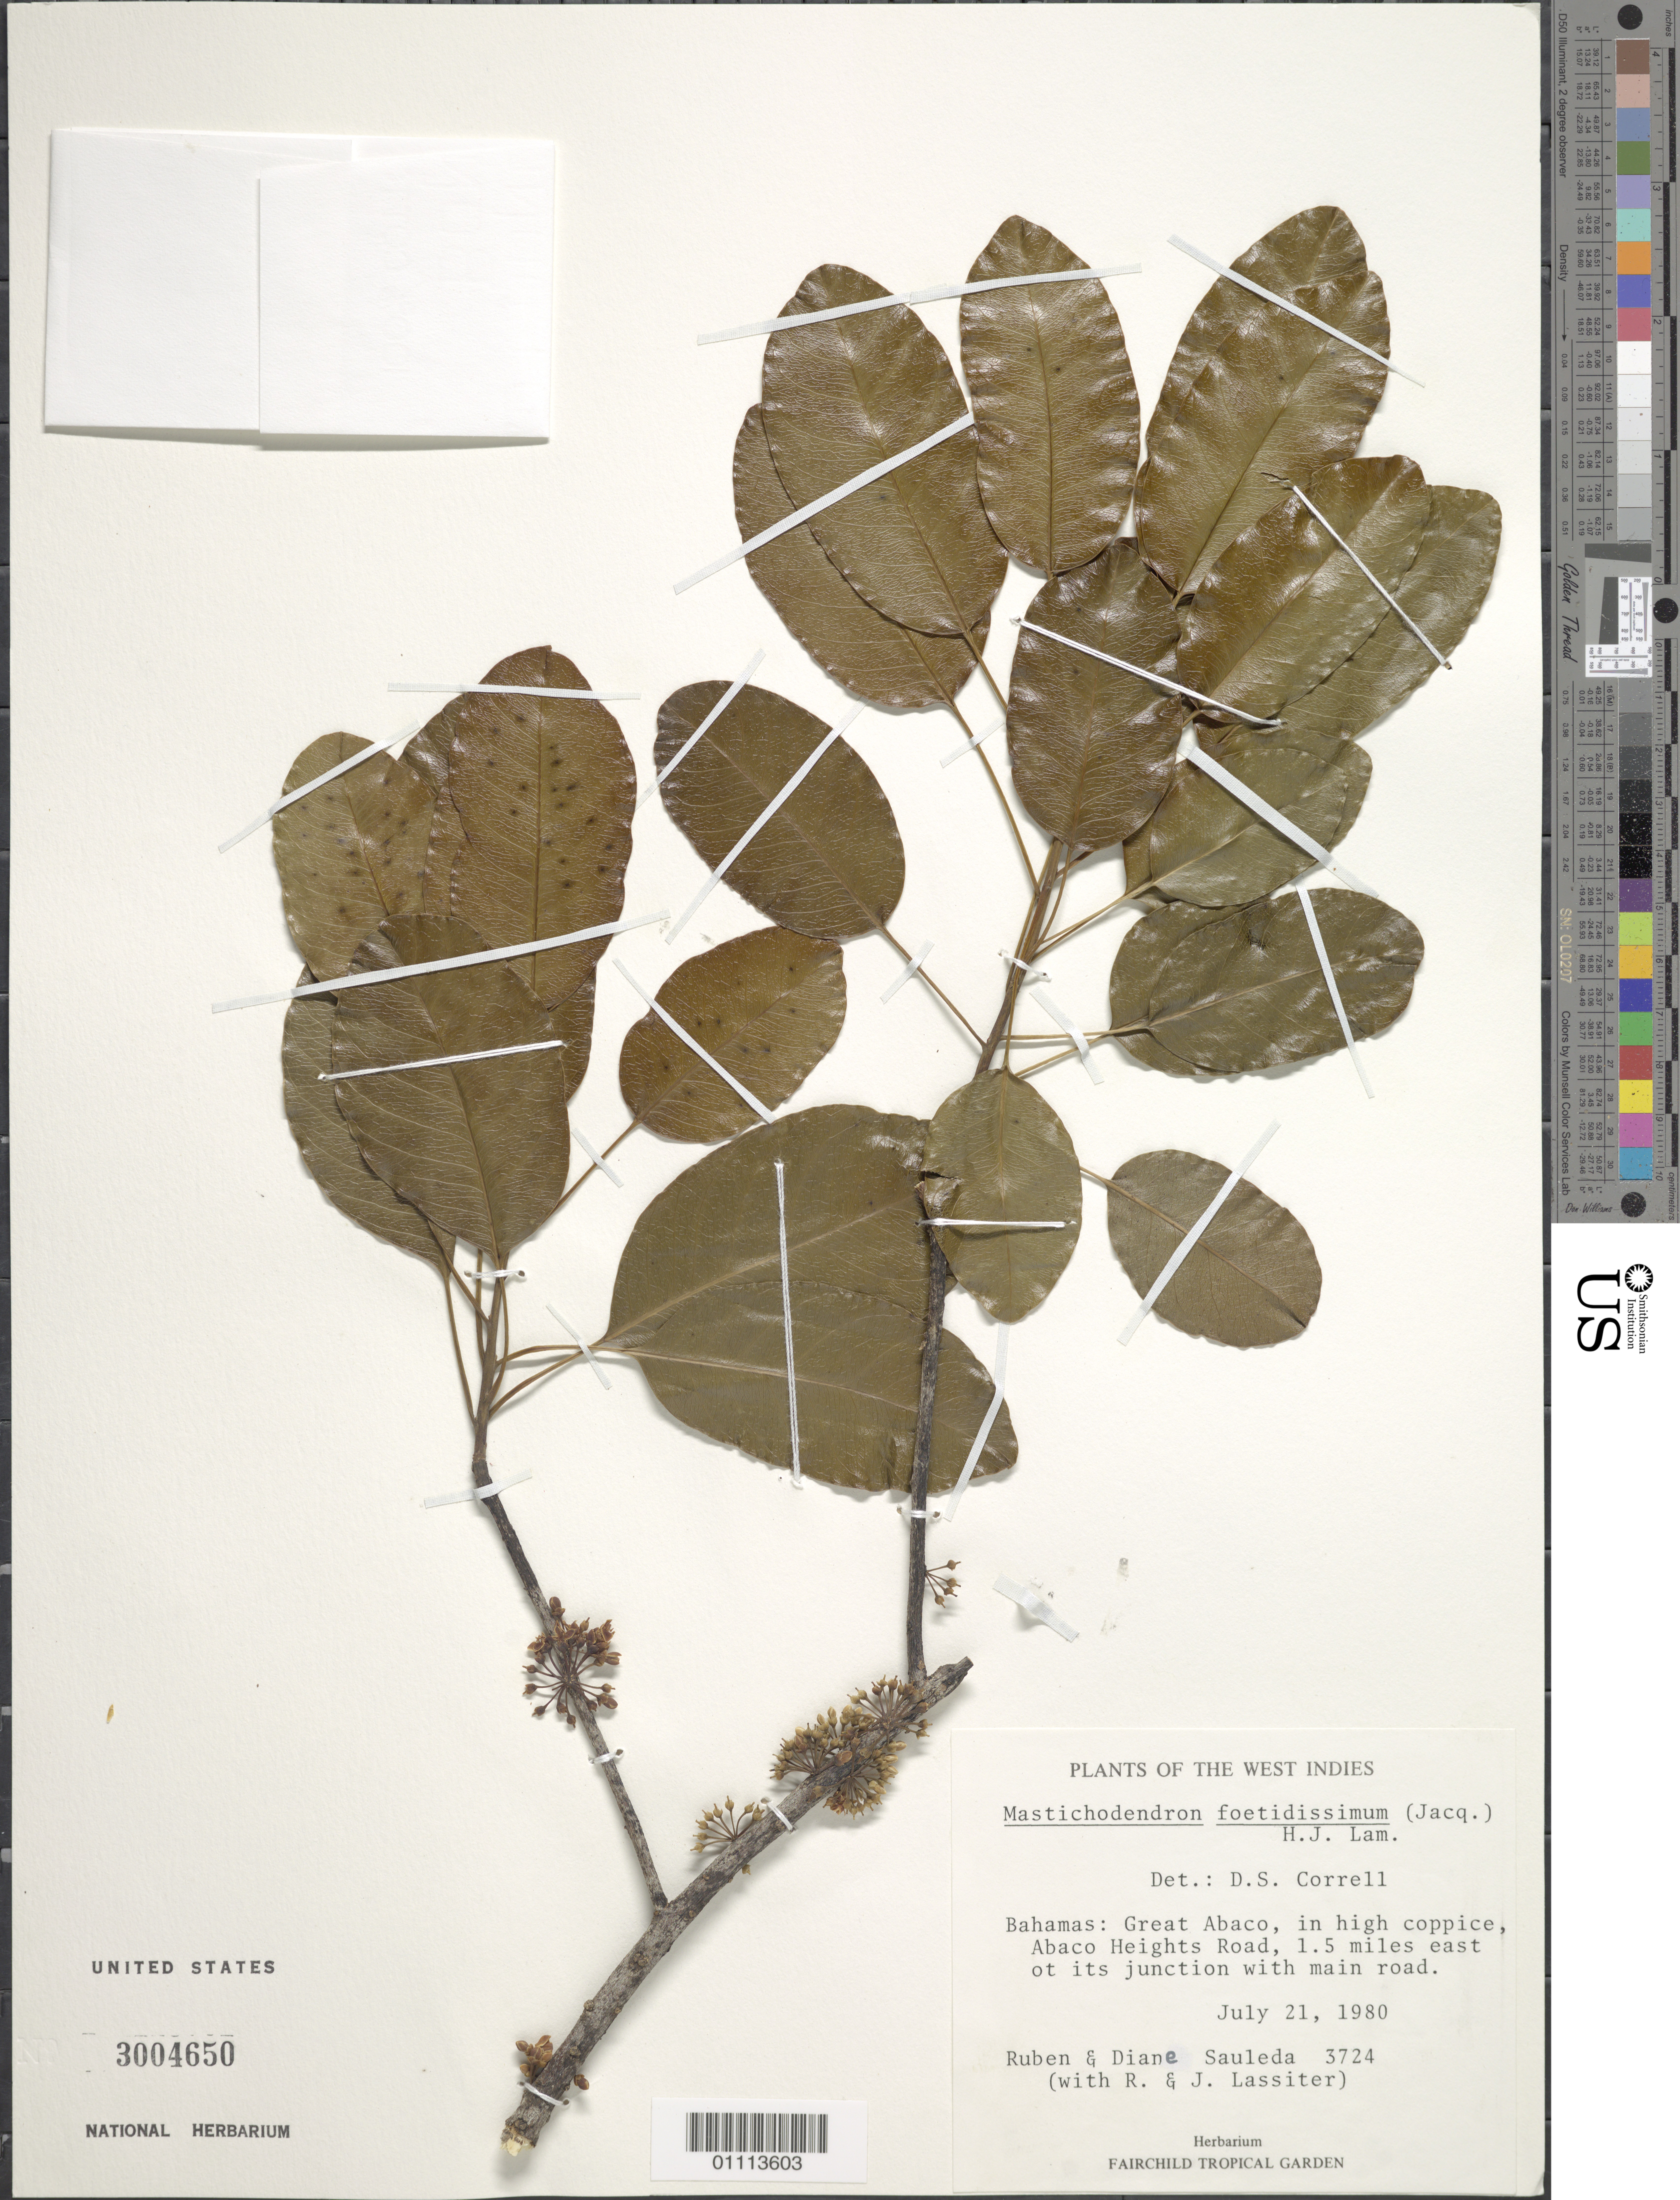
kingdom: Plantae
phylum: Tracheophyta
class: Magnoliopsida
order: Ericales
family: Sapotaceae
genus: Sideroxylon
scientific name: Sideroxylon foetidissimum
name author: Jacq.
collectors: R. Sauleda, D. K. Sauleda, R. Lassiter & J. Lassiter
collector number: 3724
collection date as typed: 21 Jul 1980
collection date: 1980-07-21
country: Bahamas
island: Great Abaco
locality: Abaco Heights Road, 1.5 miles E of its junction with main road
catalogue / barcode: US 3004650